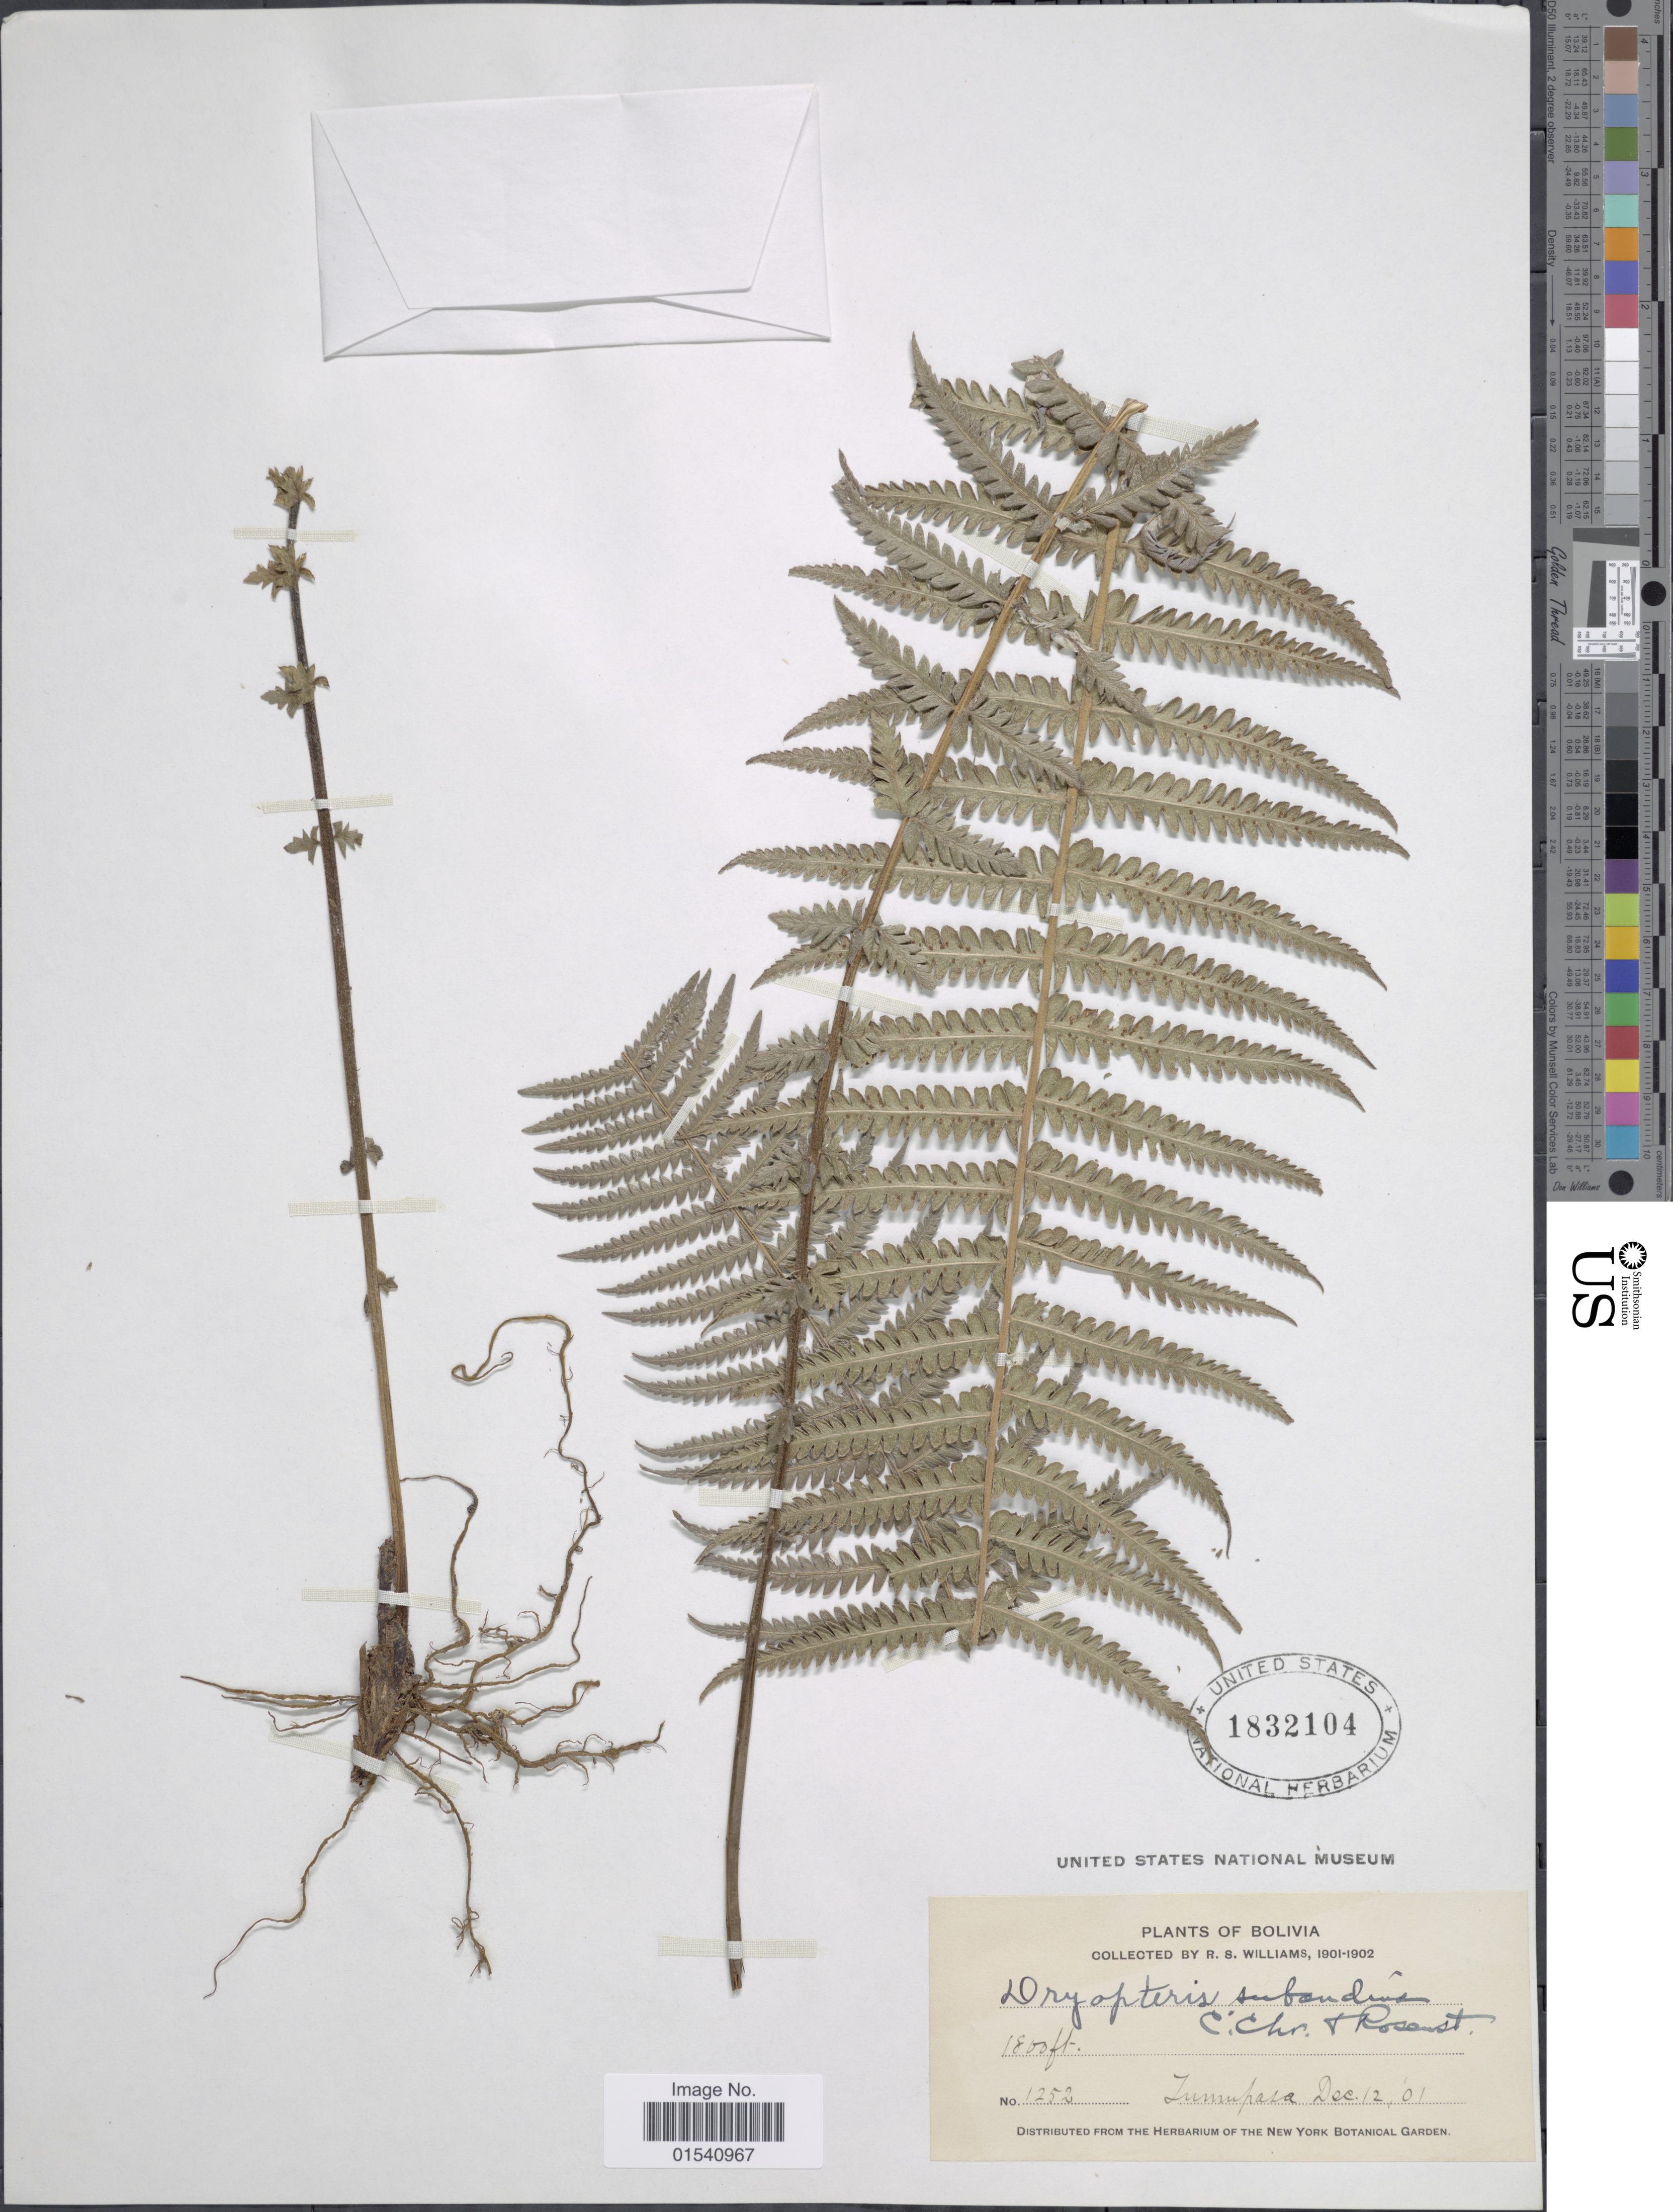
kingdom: Plantae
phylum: Tracheophyta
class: Polypodiopsida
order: Polypodiales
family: Thelypteridaceae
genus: Amauropelta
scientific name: Amauropelta rufa (Poir.) comb. nov., ined 2015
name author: (Poir.)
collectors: R. S. Williams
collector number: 1252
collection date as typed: Dec. 12, '01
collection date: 1901-12-12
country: Bolivia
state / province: La Paz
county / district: Iturralde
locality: Tumupasa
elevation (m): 549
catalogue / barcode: US 1832104